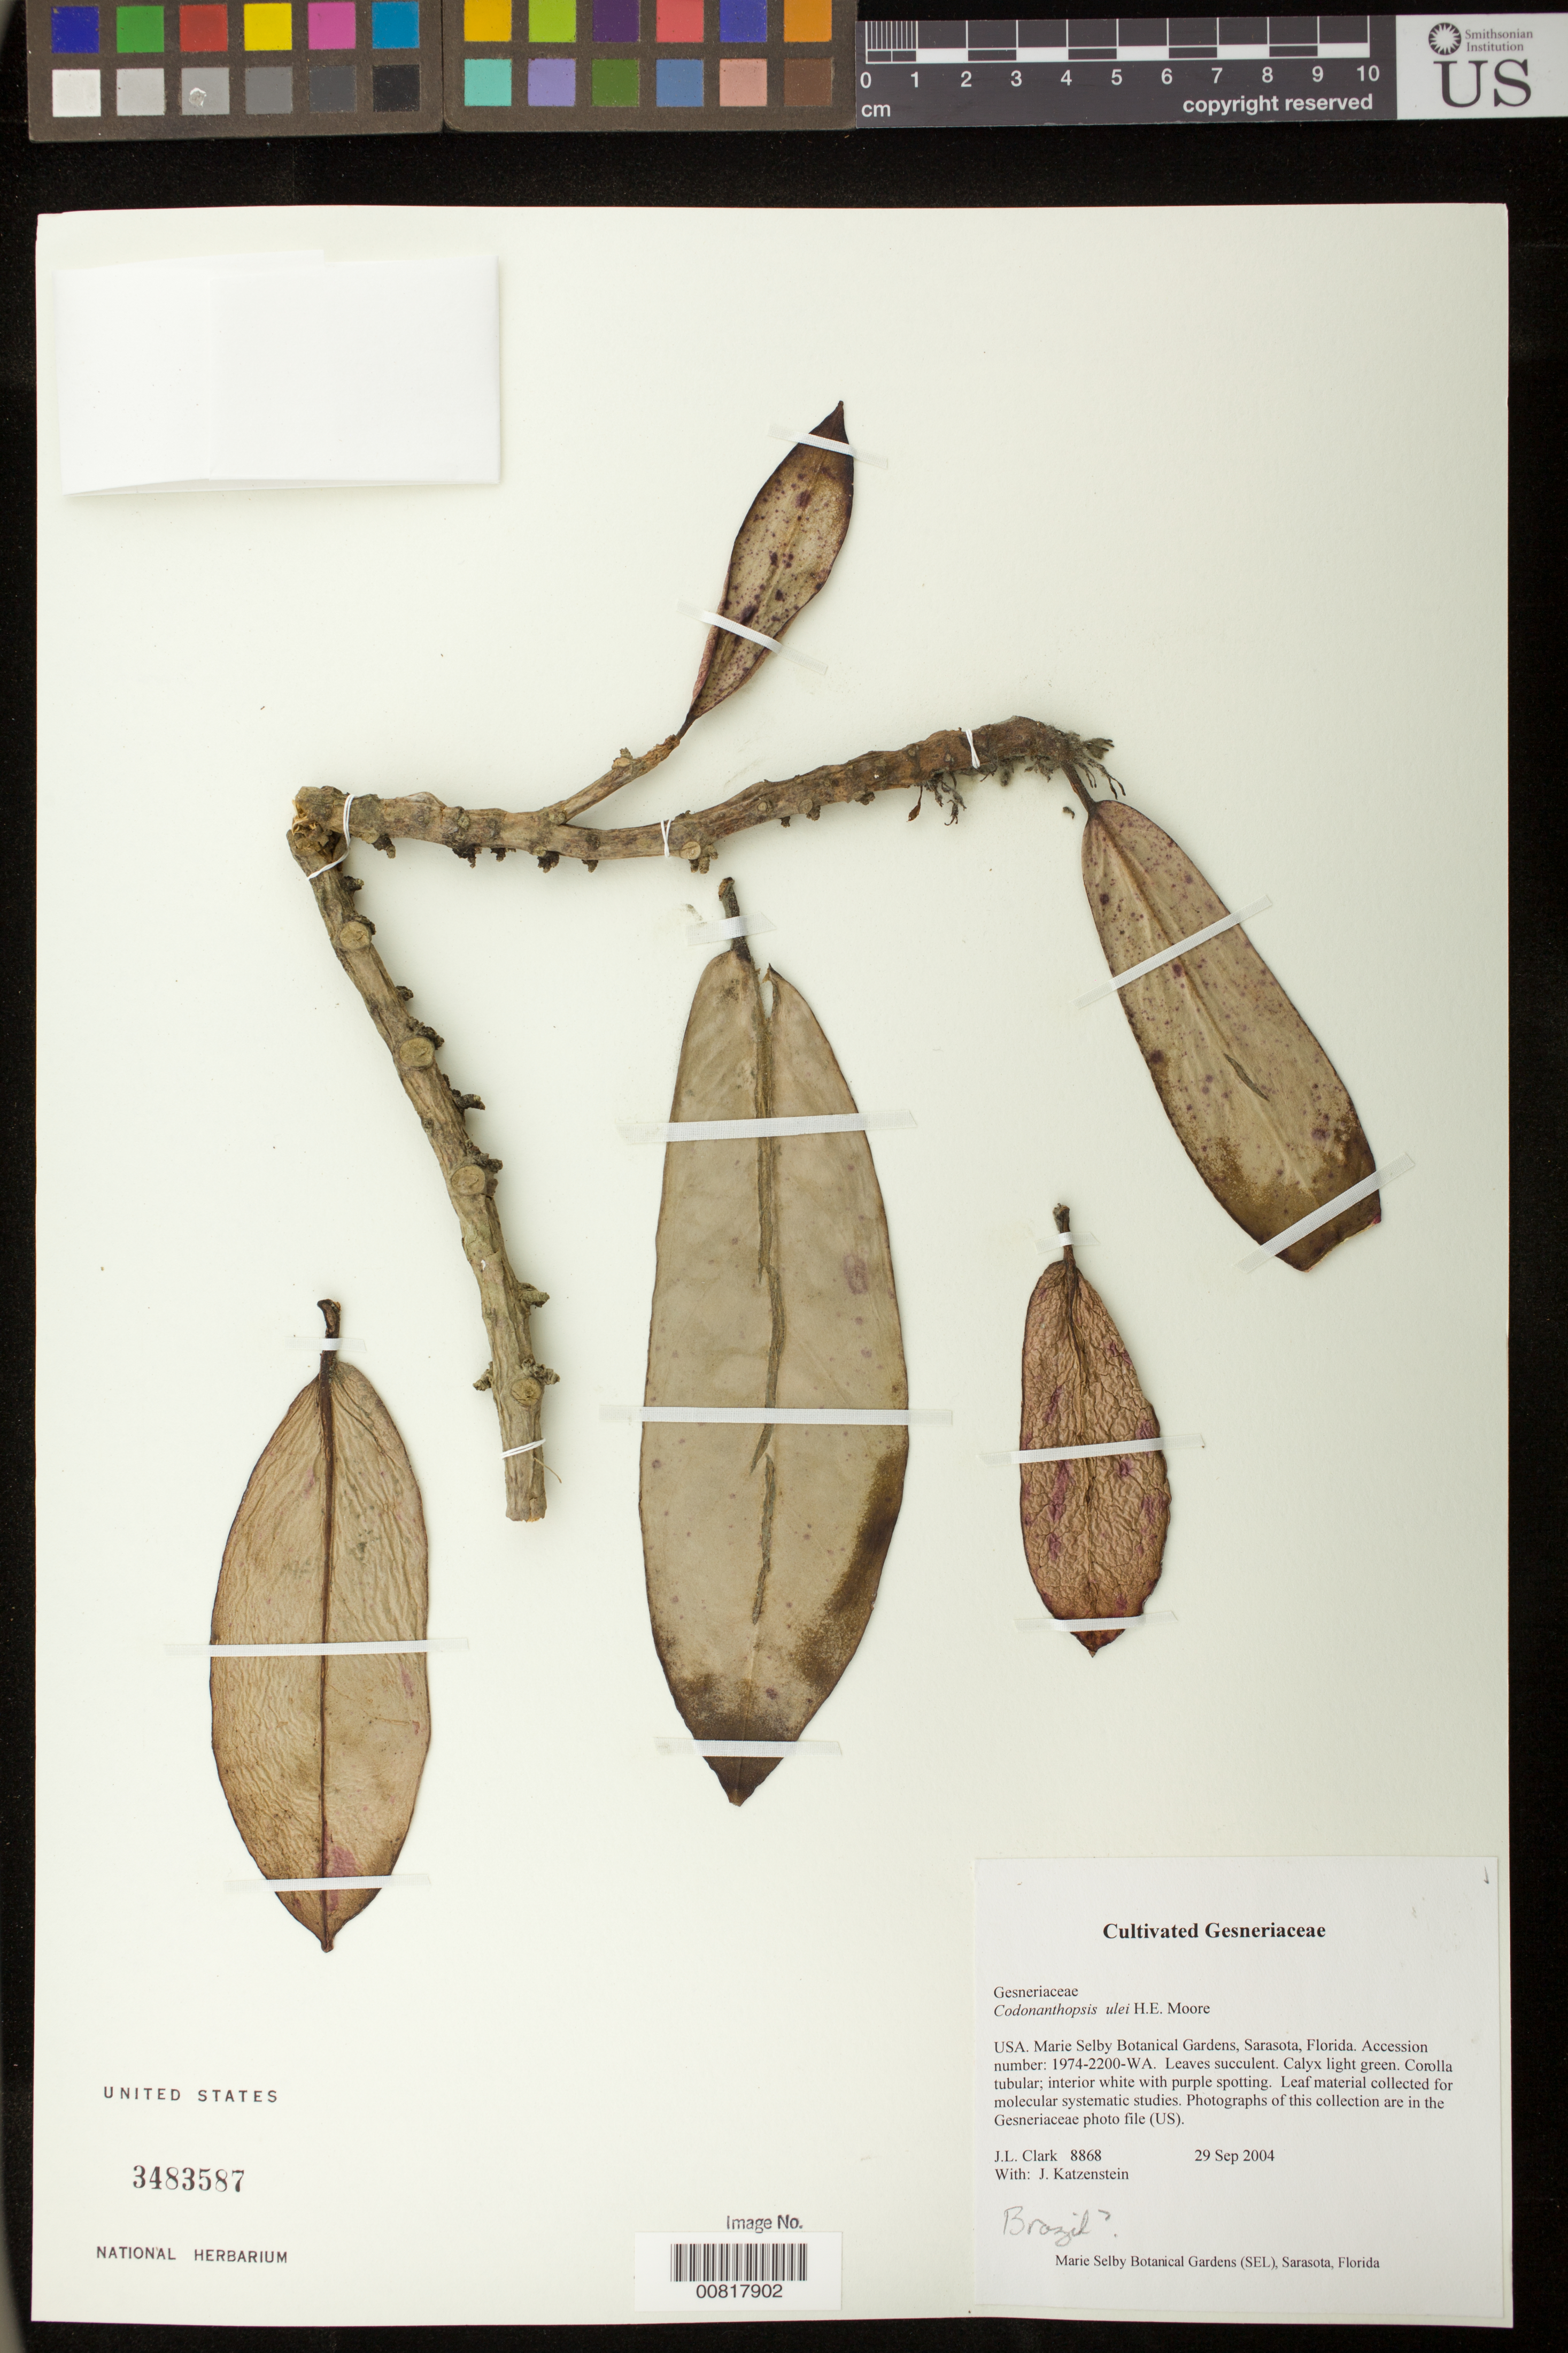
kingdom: Plantae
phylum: Tracheophyta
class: Magnoliopsida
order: Lamiales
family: Gesneriaceae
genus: Codonanthopsis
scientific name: Codonanthopsis ulei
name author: Mansf.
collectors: J. L. Clark & J. Katzenstein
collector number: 8868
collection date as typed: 29 Sep 2004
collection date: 2004-09-29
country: United States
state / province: Florida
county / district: Sarasota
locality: Marie Selby Botanical Gardens, Sarasota, Florida.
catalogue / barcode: US 3483587